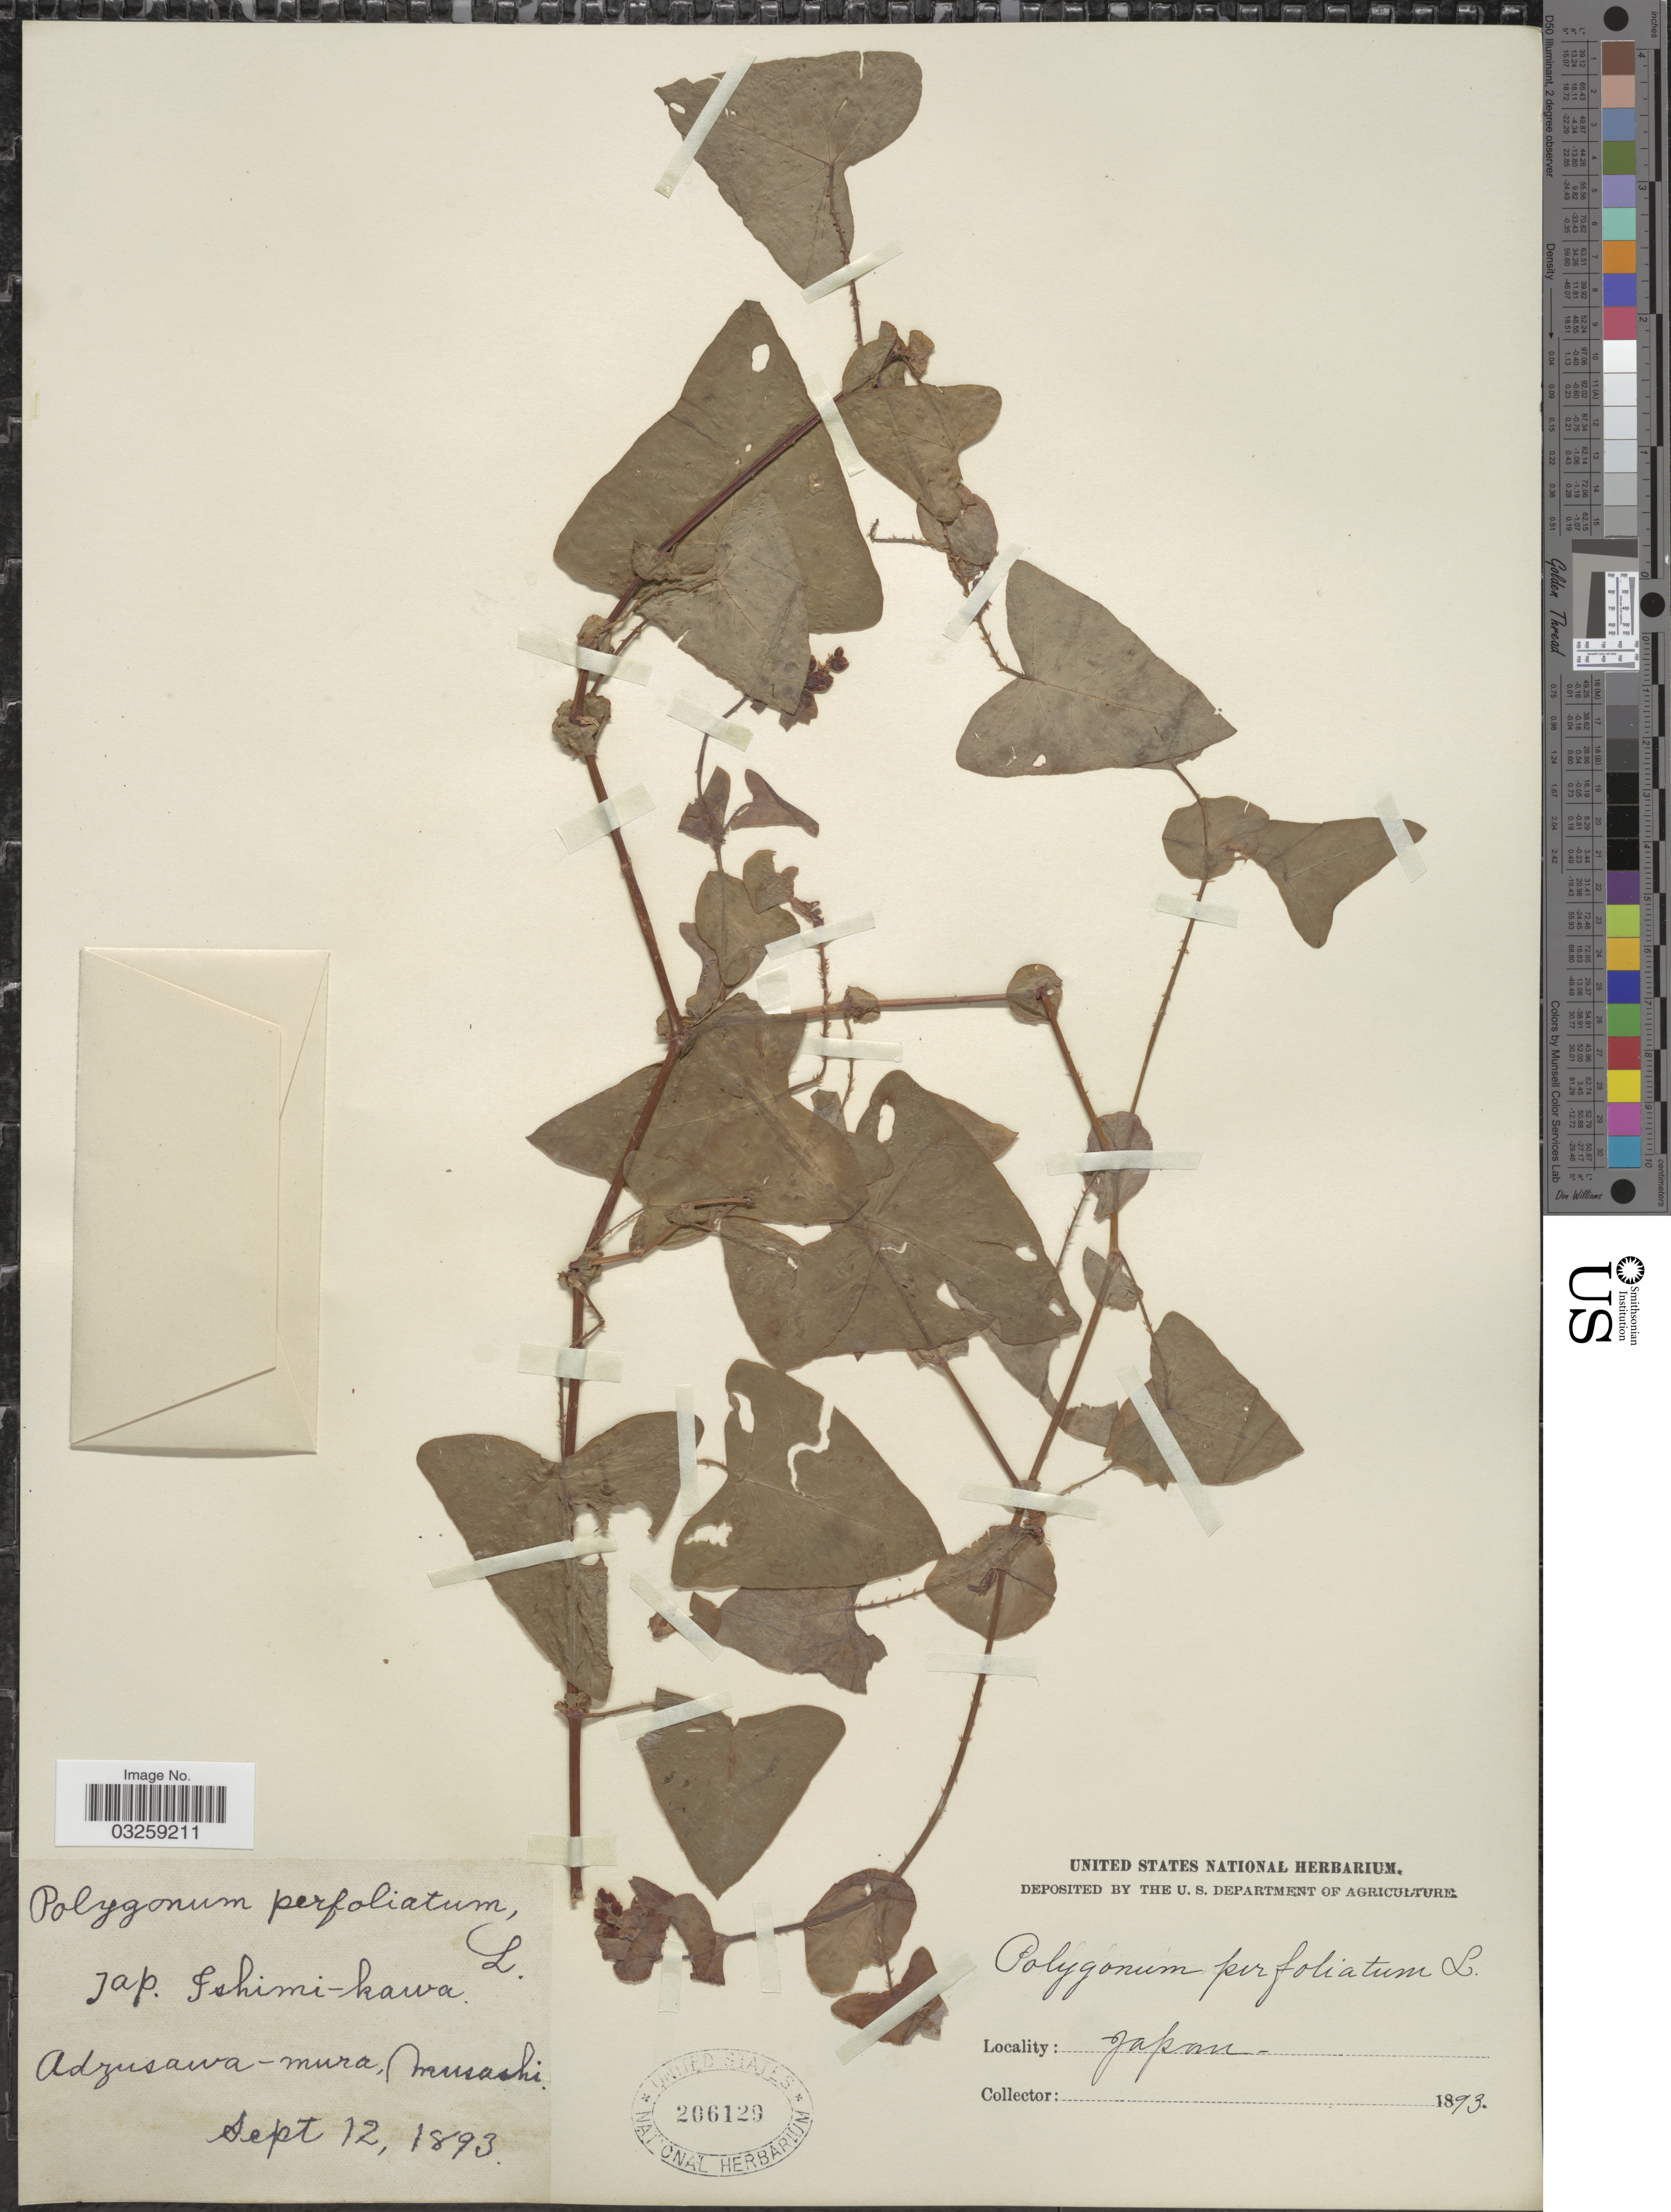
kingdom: Plantae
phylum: Tracheophyta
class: Magnoliopsida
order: Caryophyllales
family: Polygonaceae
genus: Polygonum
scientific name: Polygonum perfoliatum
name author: L.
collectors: ex herb. United States National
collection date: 1893-09-12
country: Japan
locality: Adzusawa - mura, Musashi.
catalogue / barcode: US 206129